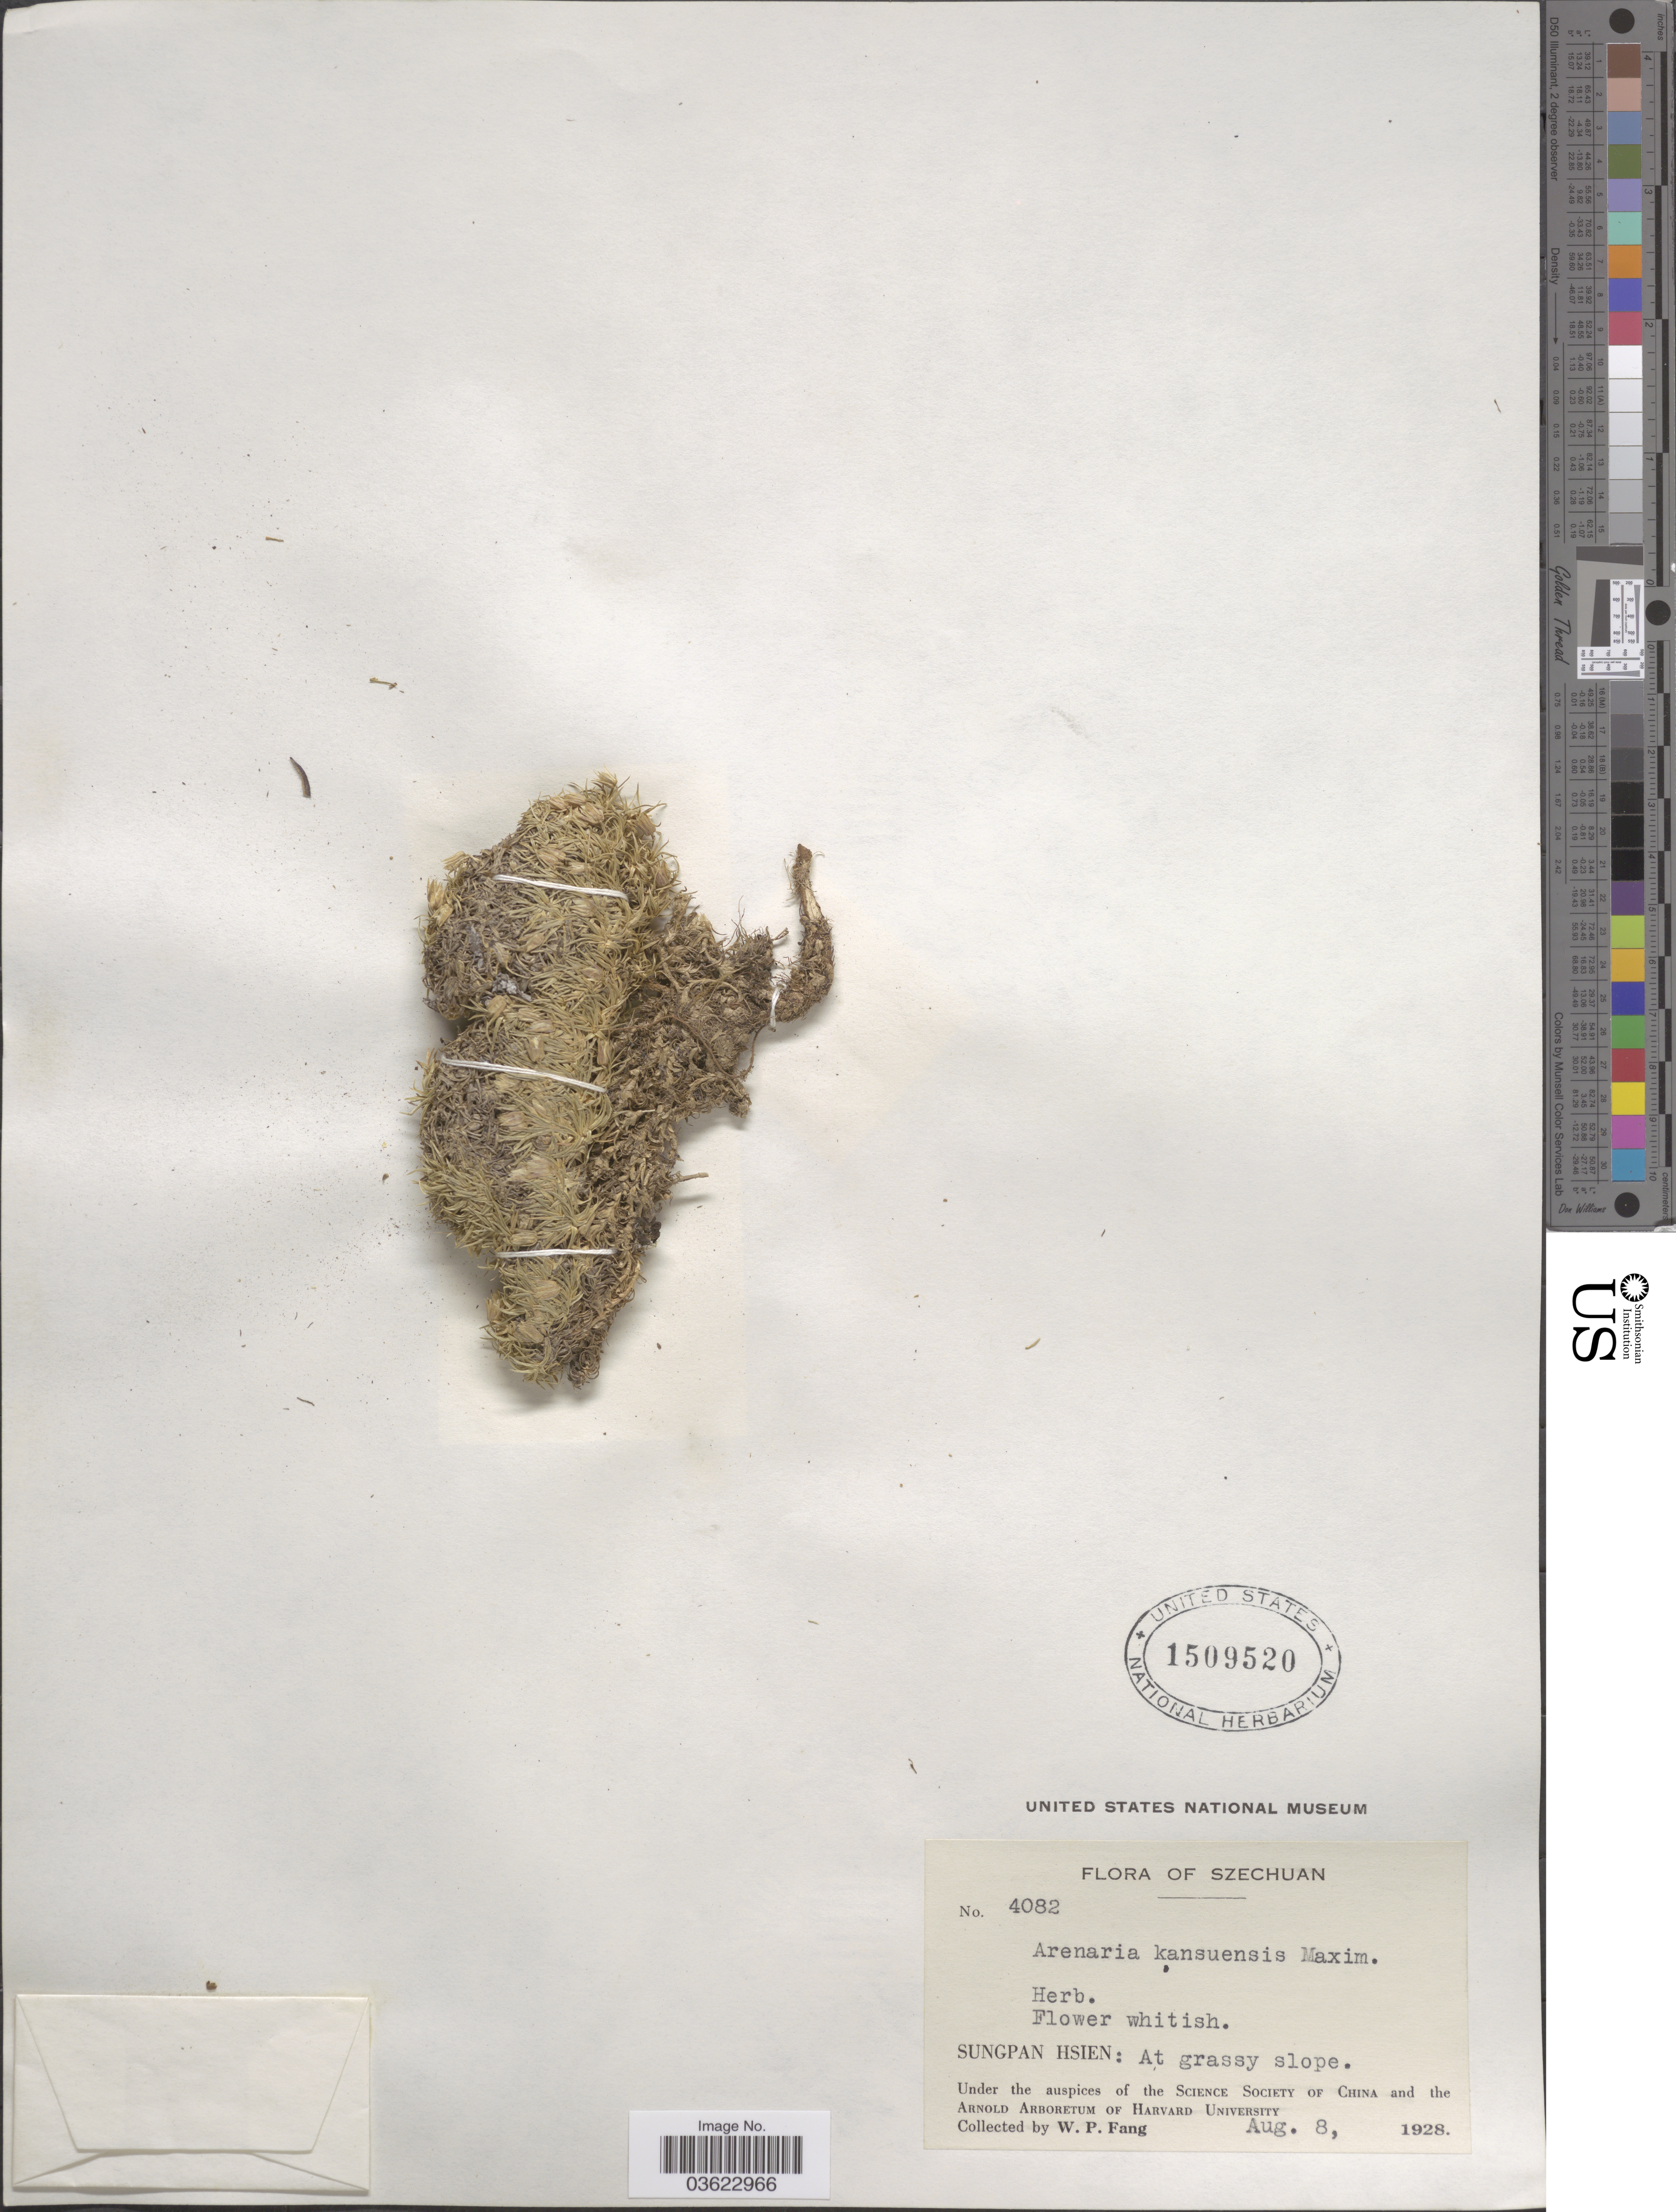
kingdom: Plantae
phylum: Tracheophyta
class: Magnoliopsida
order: Caryophyllales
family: Caryophyllaceae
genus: Eremogone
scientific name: Eremogone kansuensis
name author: (Maxim.) Dillenb. & Kadereit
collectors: W. P. Fang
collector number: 4082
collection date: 1928-08-08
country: China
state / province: Sichuan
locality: Szechuan. Sungpan Hsien: At grassy slope.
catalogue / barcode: US 1509520